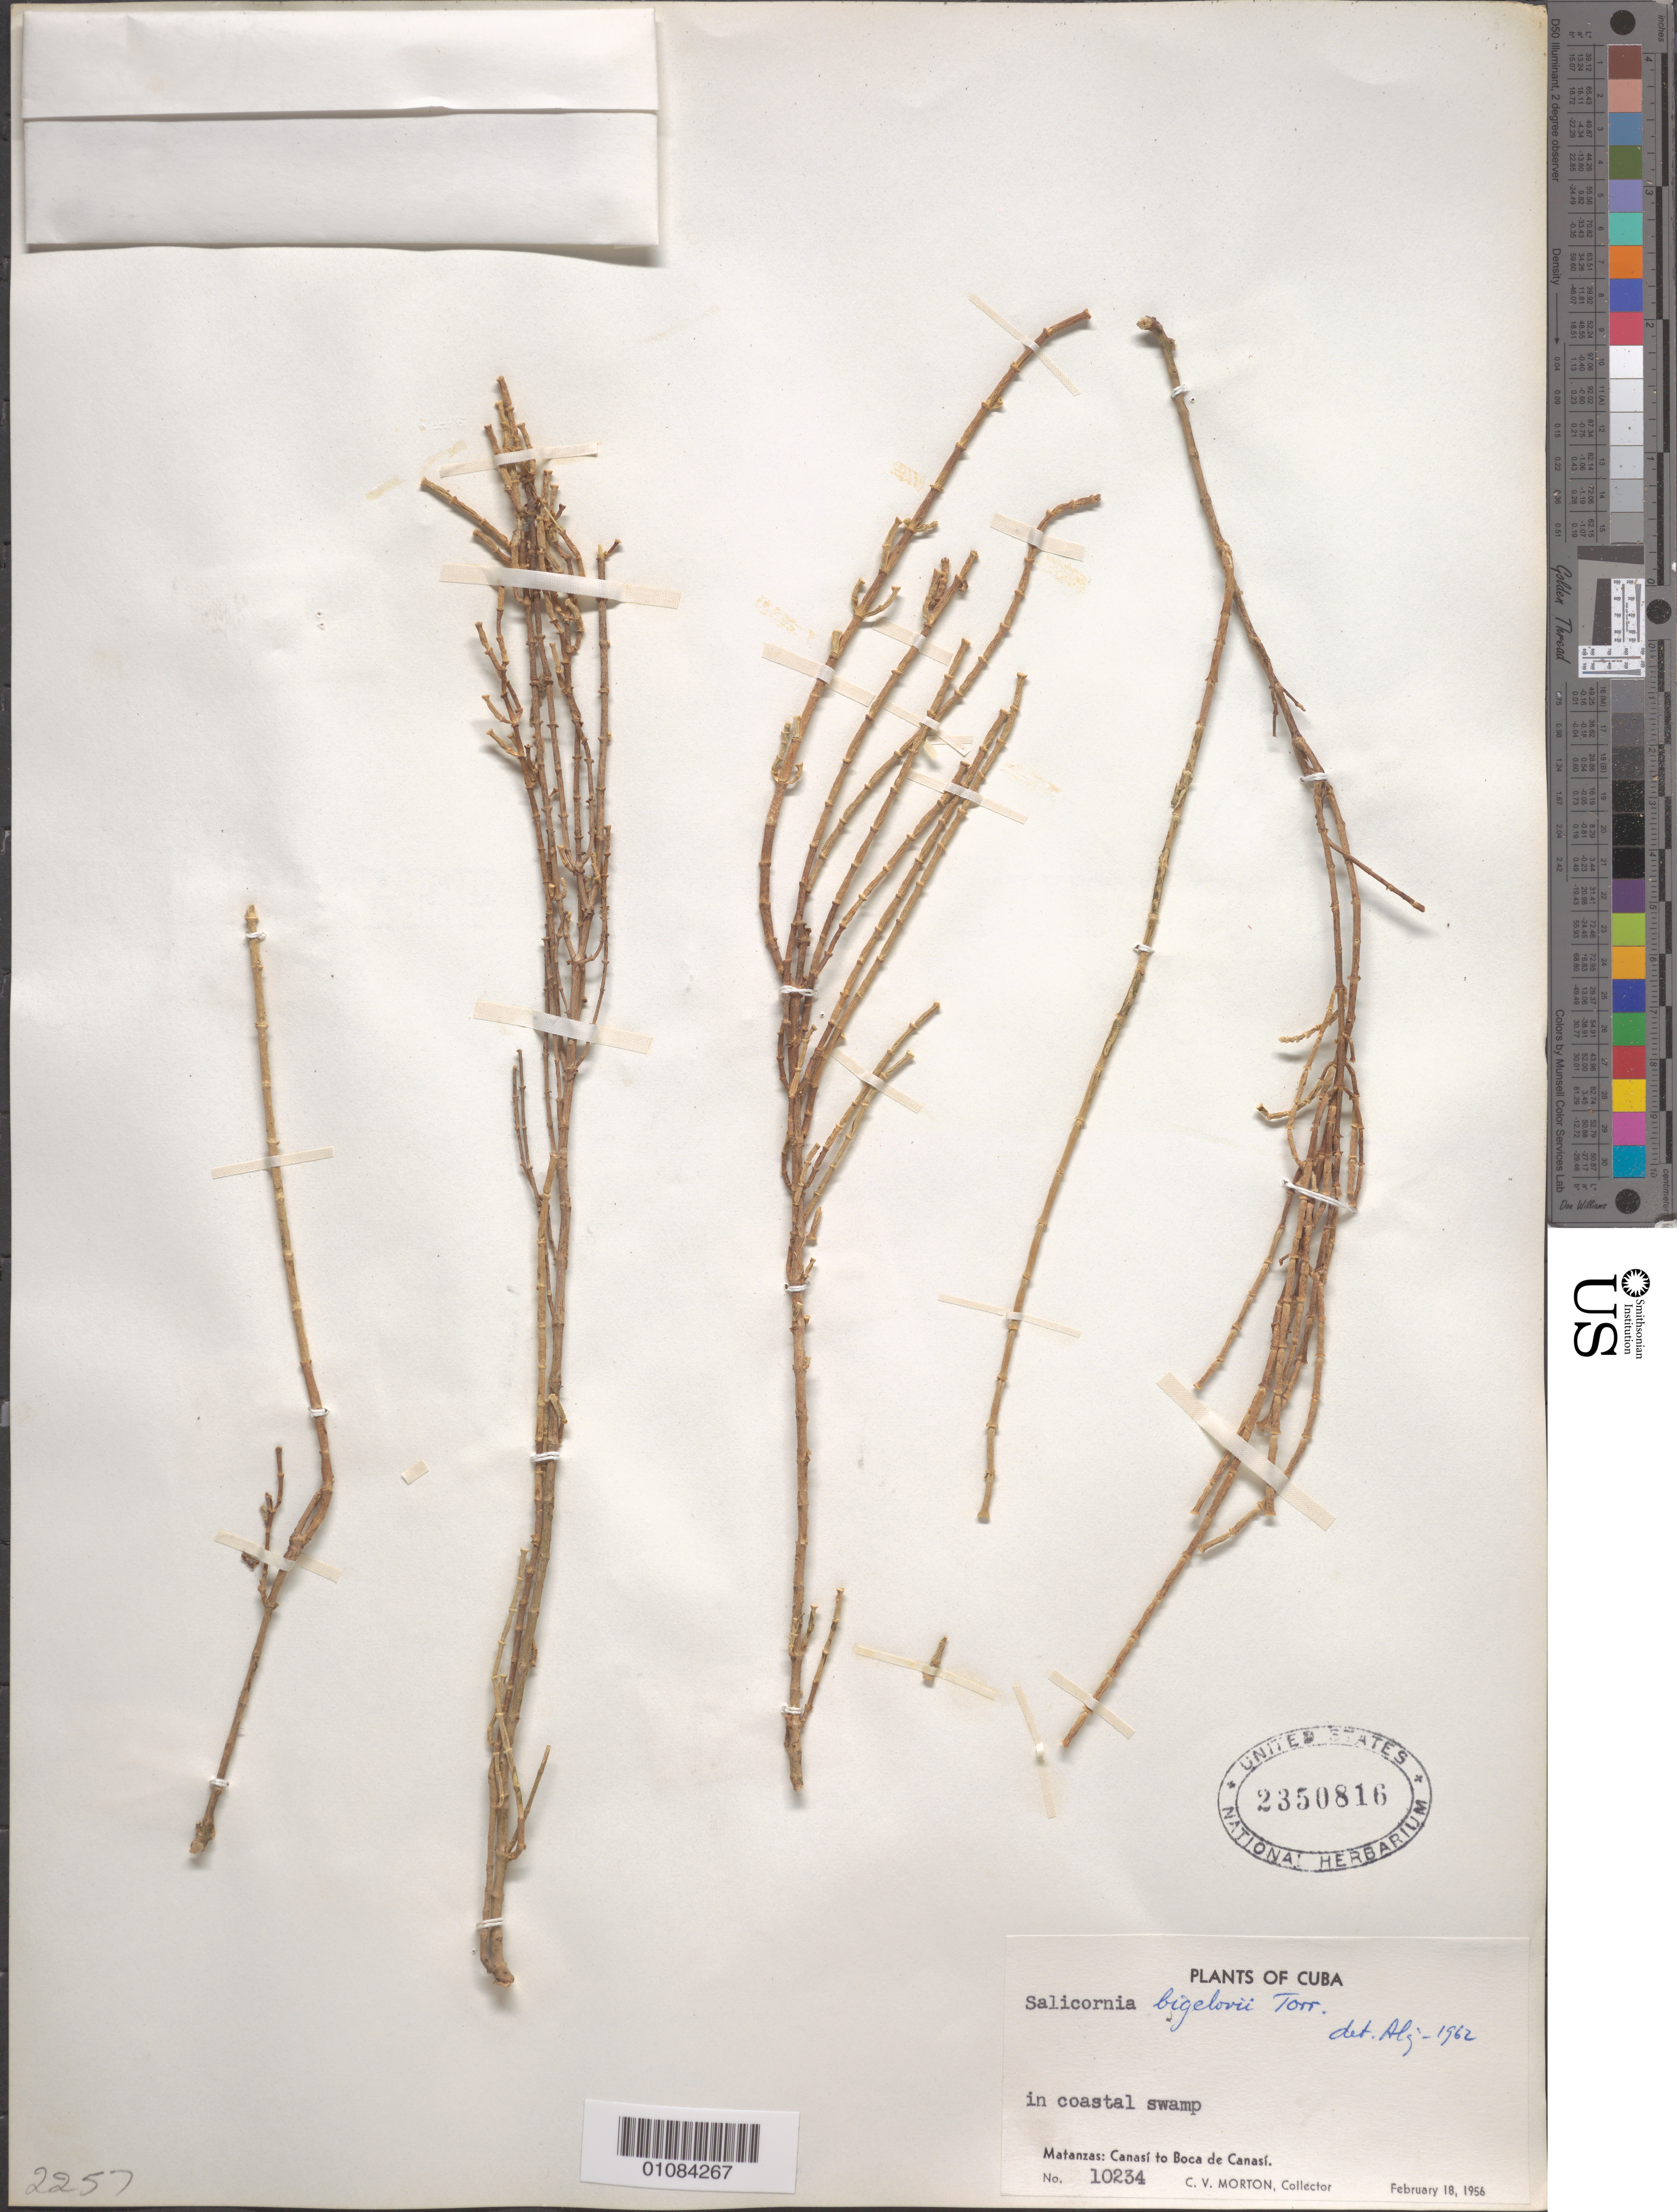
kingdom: Plantae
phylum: Tracheophyta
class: Magnoliopsida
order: Caryophyllales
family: Amaranthaceae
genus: Salicornia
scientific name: Salicornia bigelovii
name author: Torr.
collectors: C. V. Morton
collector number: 10234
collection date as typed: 18 Feb 1956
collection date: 1956-02-18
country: Cuba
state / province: Matanzas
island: Cuba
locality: Matanzas: Canasi to Boca de Canasi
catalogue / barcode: US 2350816